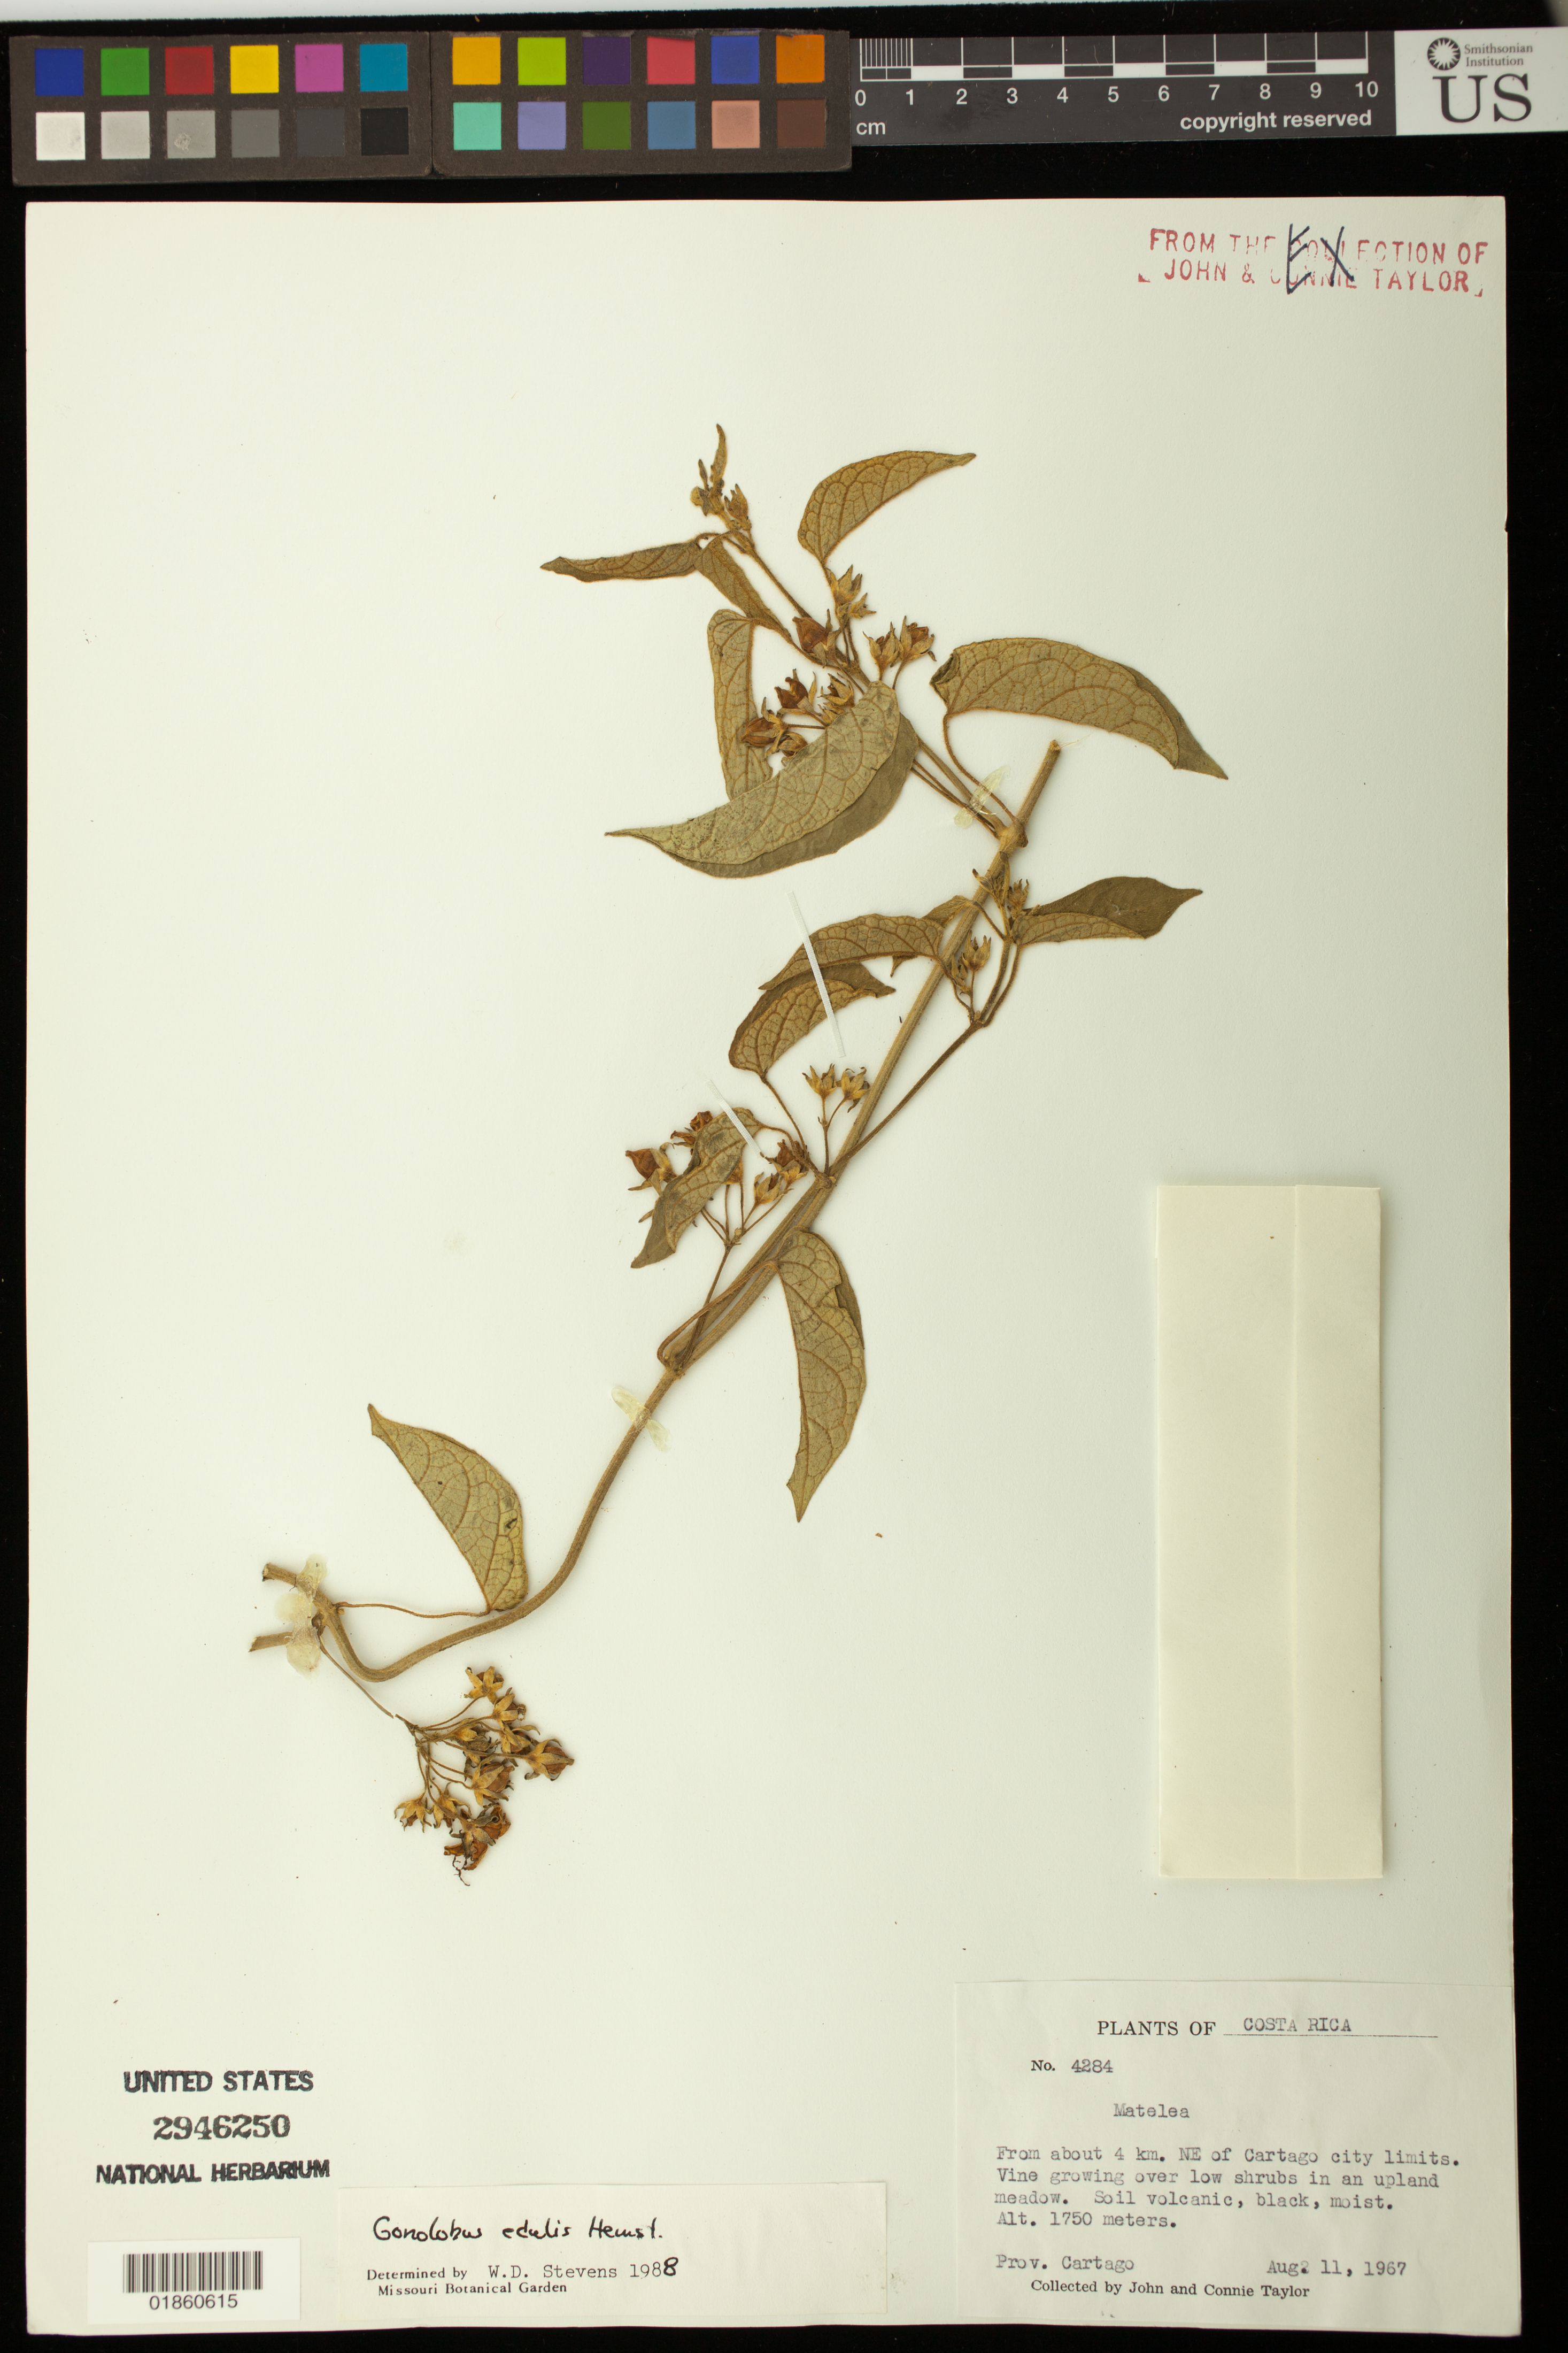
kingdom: Plantae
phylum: Tracheophyta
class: Magnoliopsida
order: Gentianales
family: Apocynaceae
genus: Gonolobus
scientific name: Gonolobus edulis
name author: Hemsl.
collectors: J. Taylor & C. Taylor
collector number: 4284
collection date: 1967-08-11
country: Costa Rica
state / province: Cartago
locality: From about 4 km. NE of Cartago city limits.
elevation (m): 1750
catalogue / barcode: US 2946250